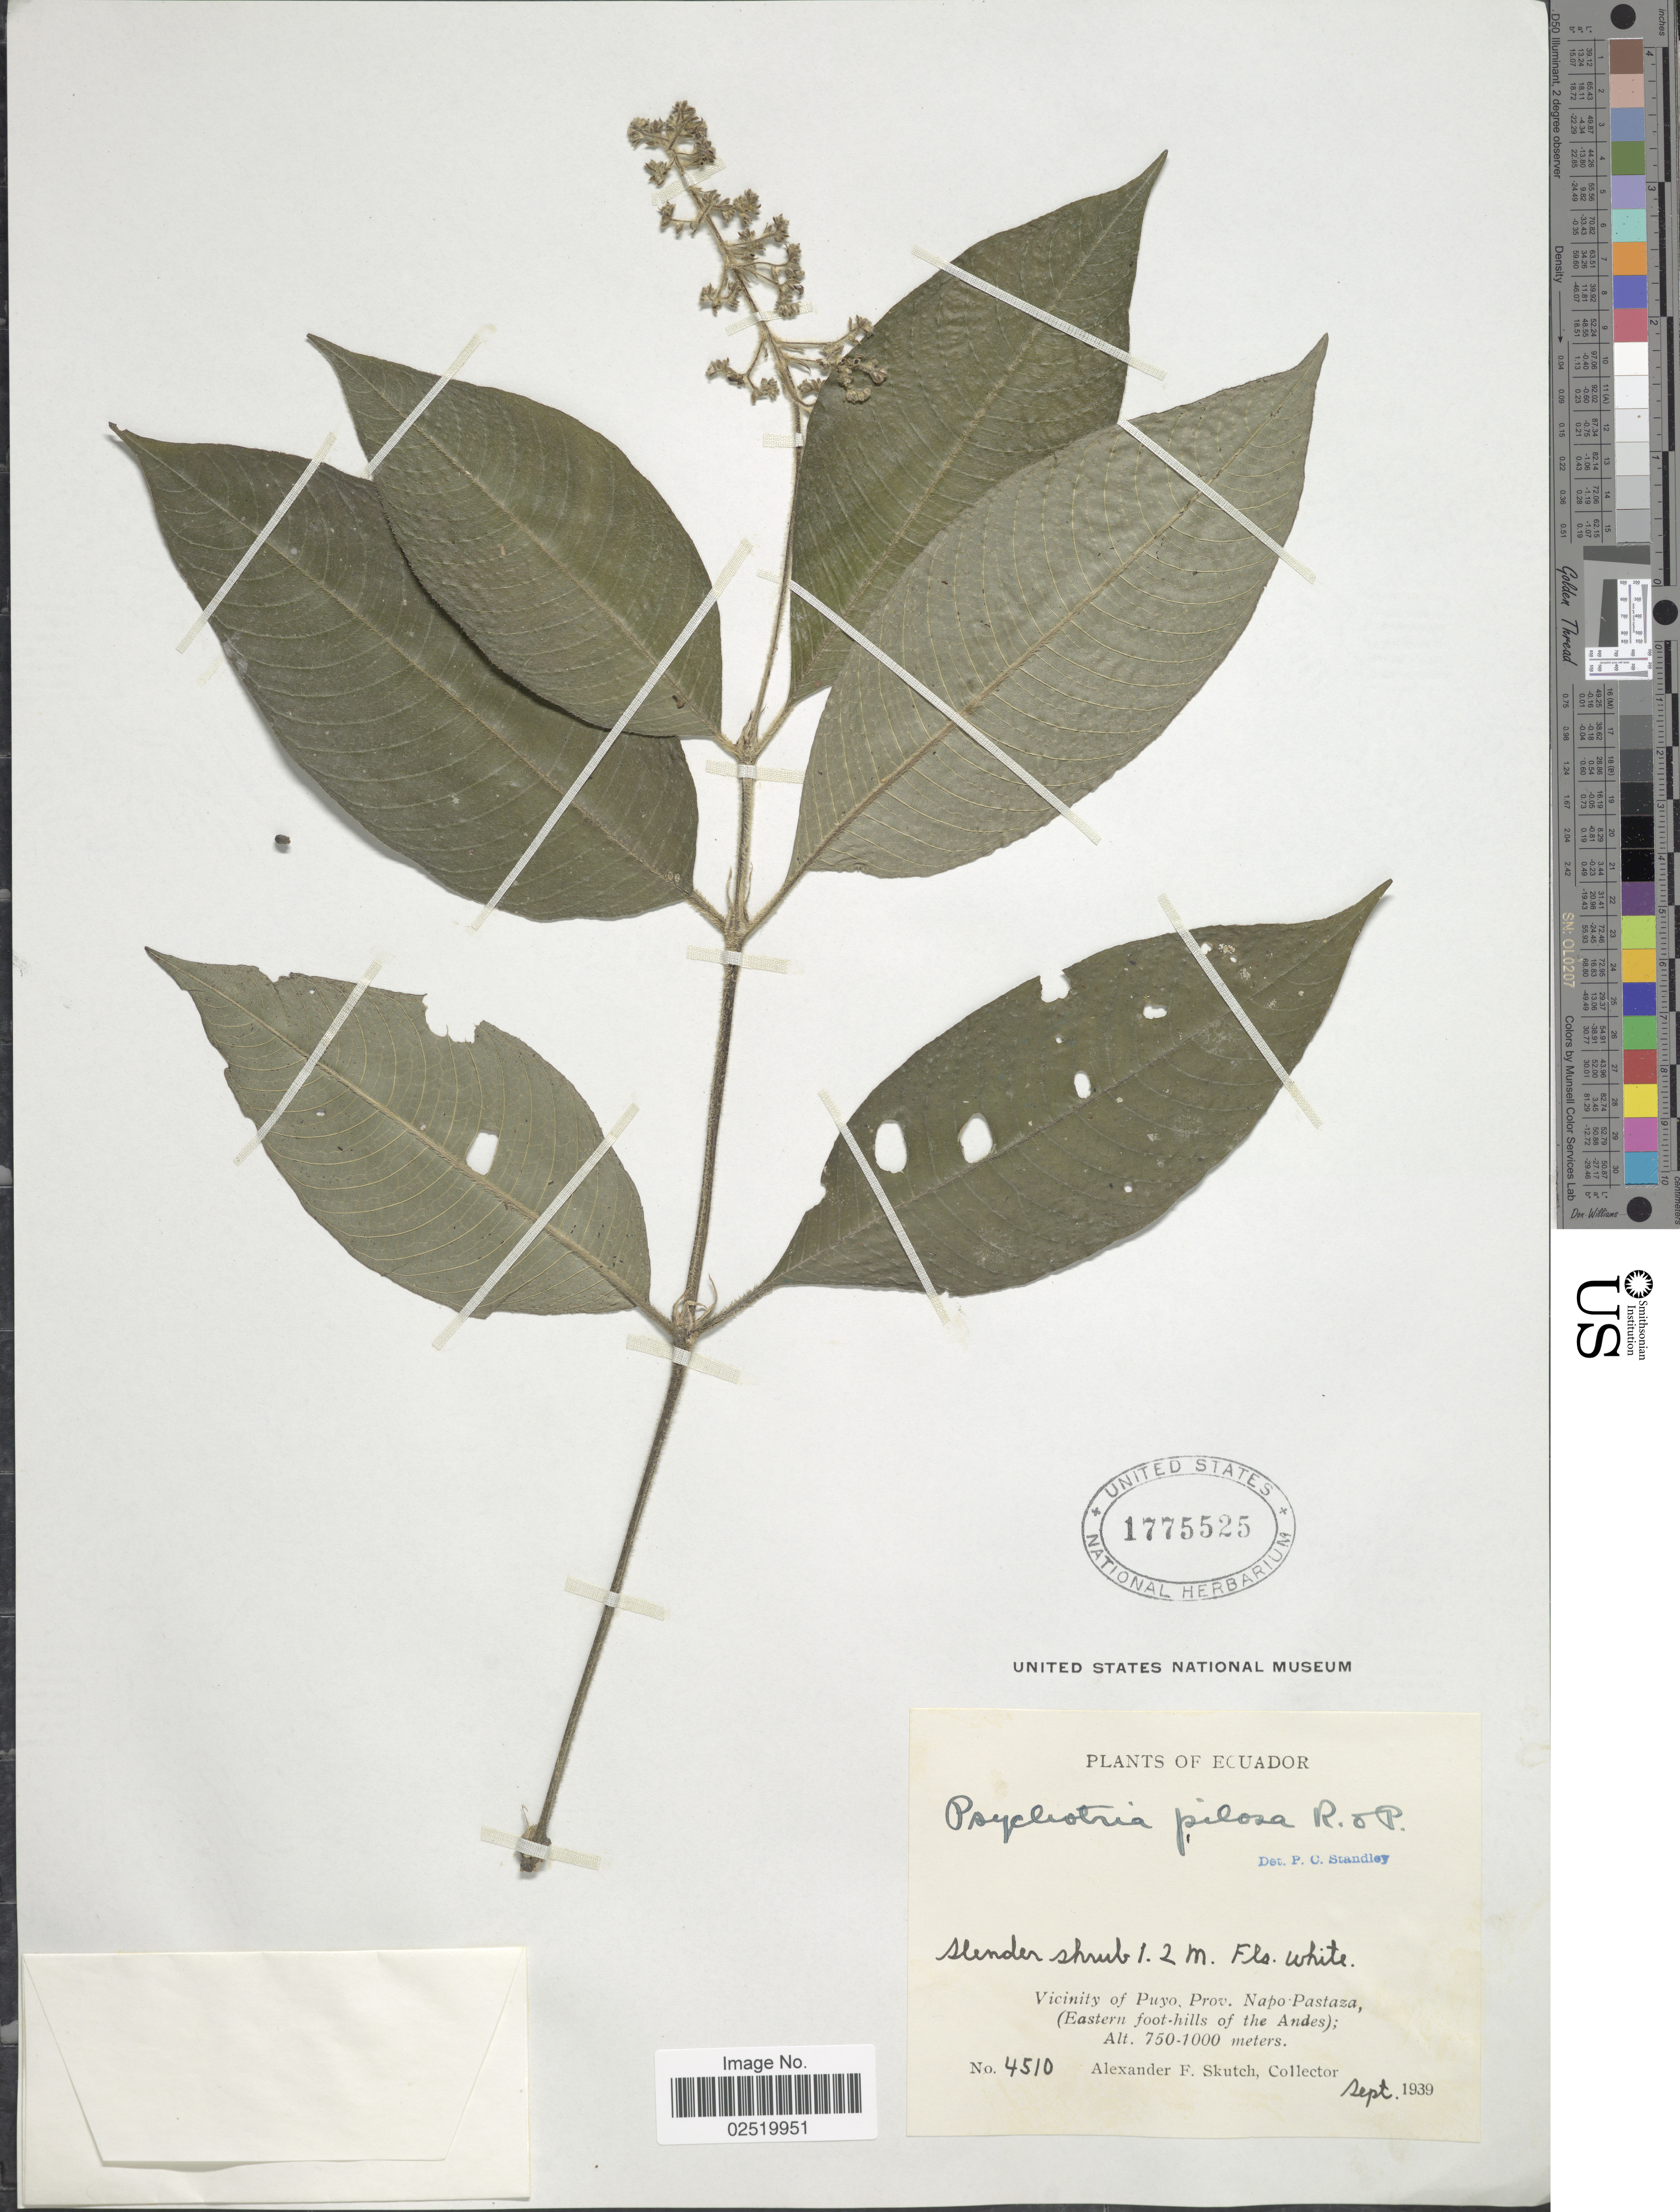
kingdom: Plantae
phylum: Tracheophyta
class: Magnoliopsida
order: Gentianales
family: Rubiaceae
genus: Psychotria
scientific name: Psychotria pilosa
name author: Ruiz & Pav.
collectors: A. F. Skutch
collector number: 4510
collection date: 1939-09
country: Ecuador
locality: Vicinity of Puyo. Prov. Napo-Pastaza, (Eastern foot-hills of the Andes)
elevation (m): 750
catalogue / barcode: US 1775525